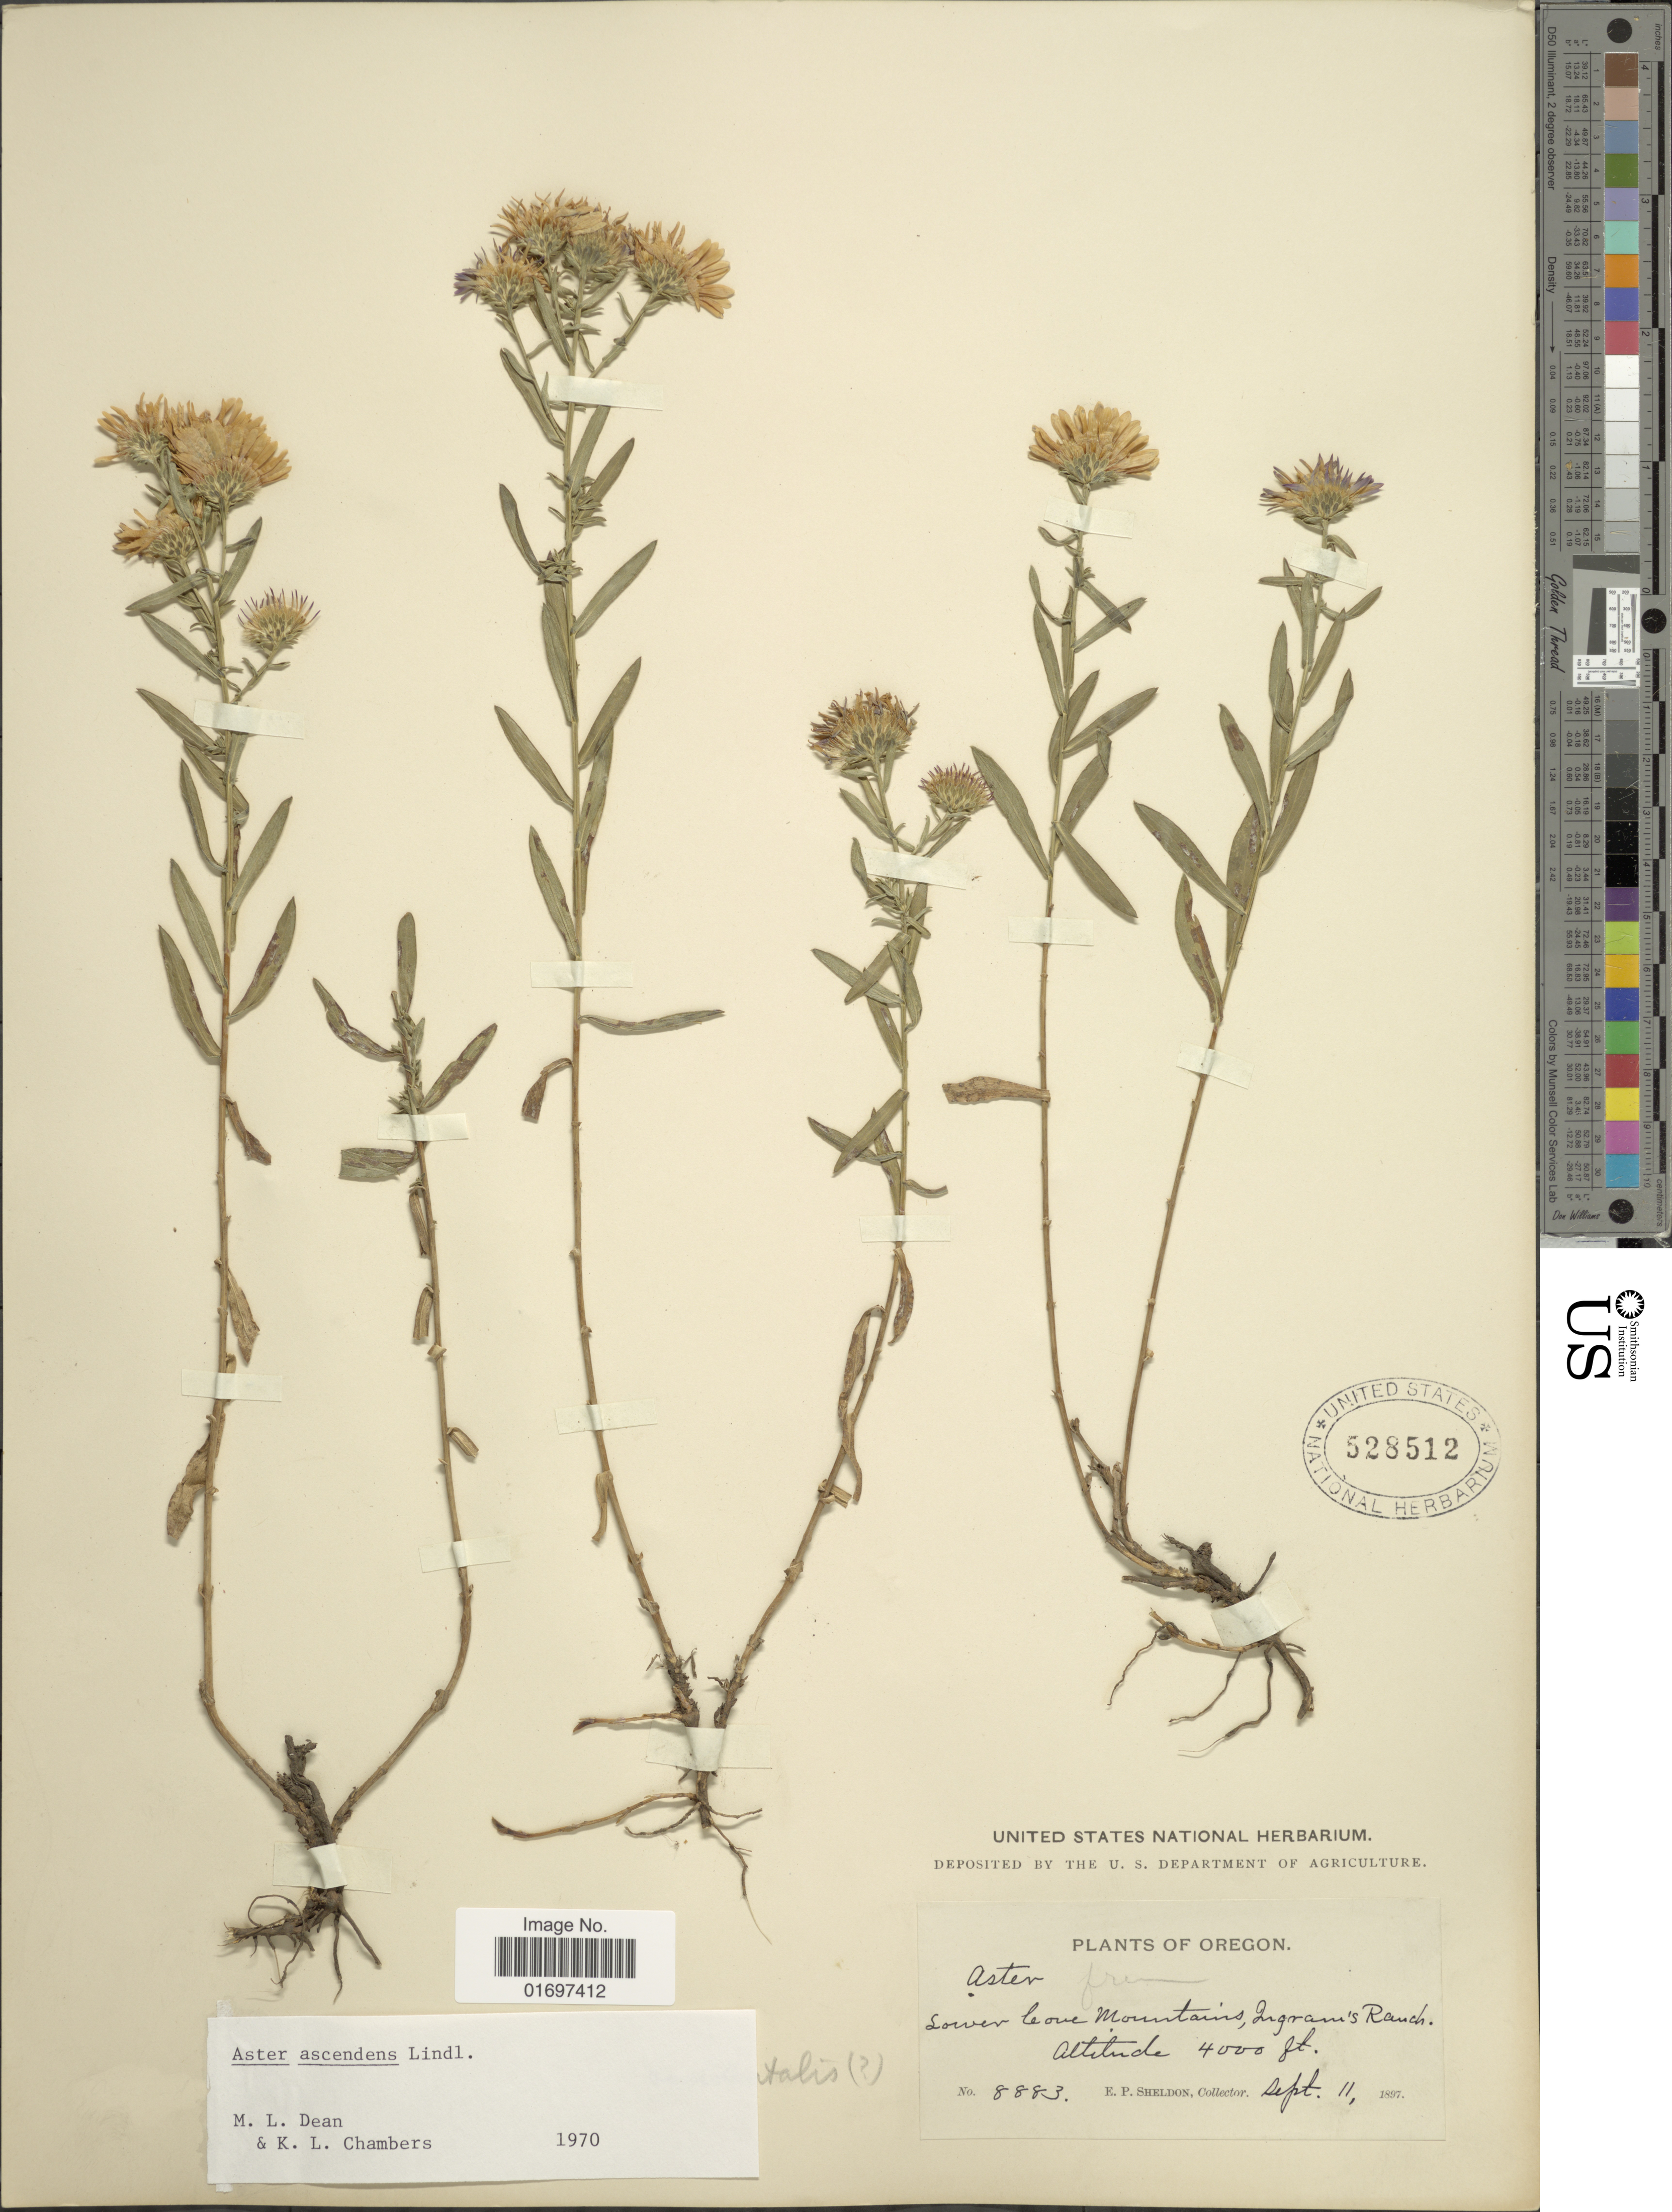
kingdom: Plantae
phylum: Tracheophyta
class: Magnoliopsida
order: Asterales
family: Asteraceae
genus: Symphyotrichum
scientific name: Symphyotrichum ascendens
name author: (Lindl.) G.L. Nesom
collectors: E. P. Sheldon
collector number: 8883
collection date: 1897-09-11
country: United States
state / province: Oregon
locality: Oregon. Lower Cove Mountains, Ingram's Ranch.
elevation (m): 1219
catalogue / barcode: US 528512